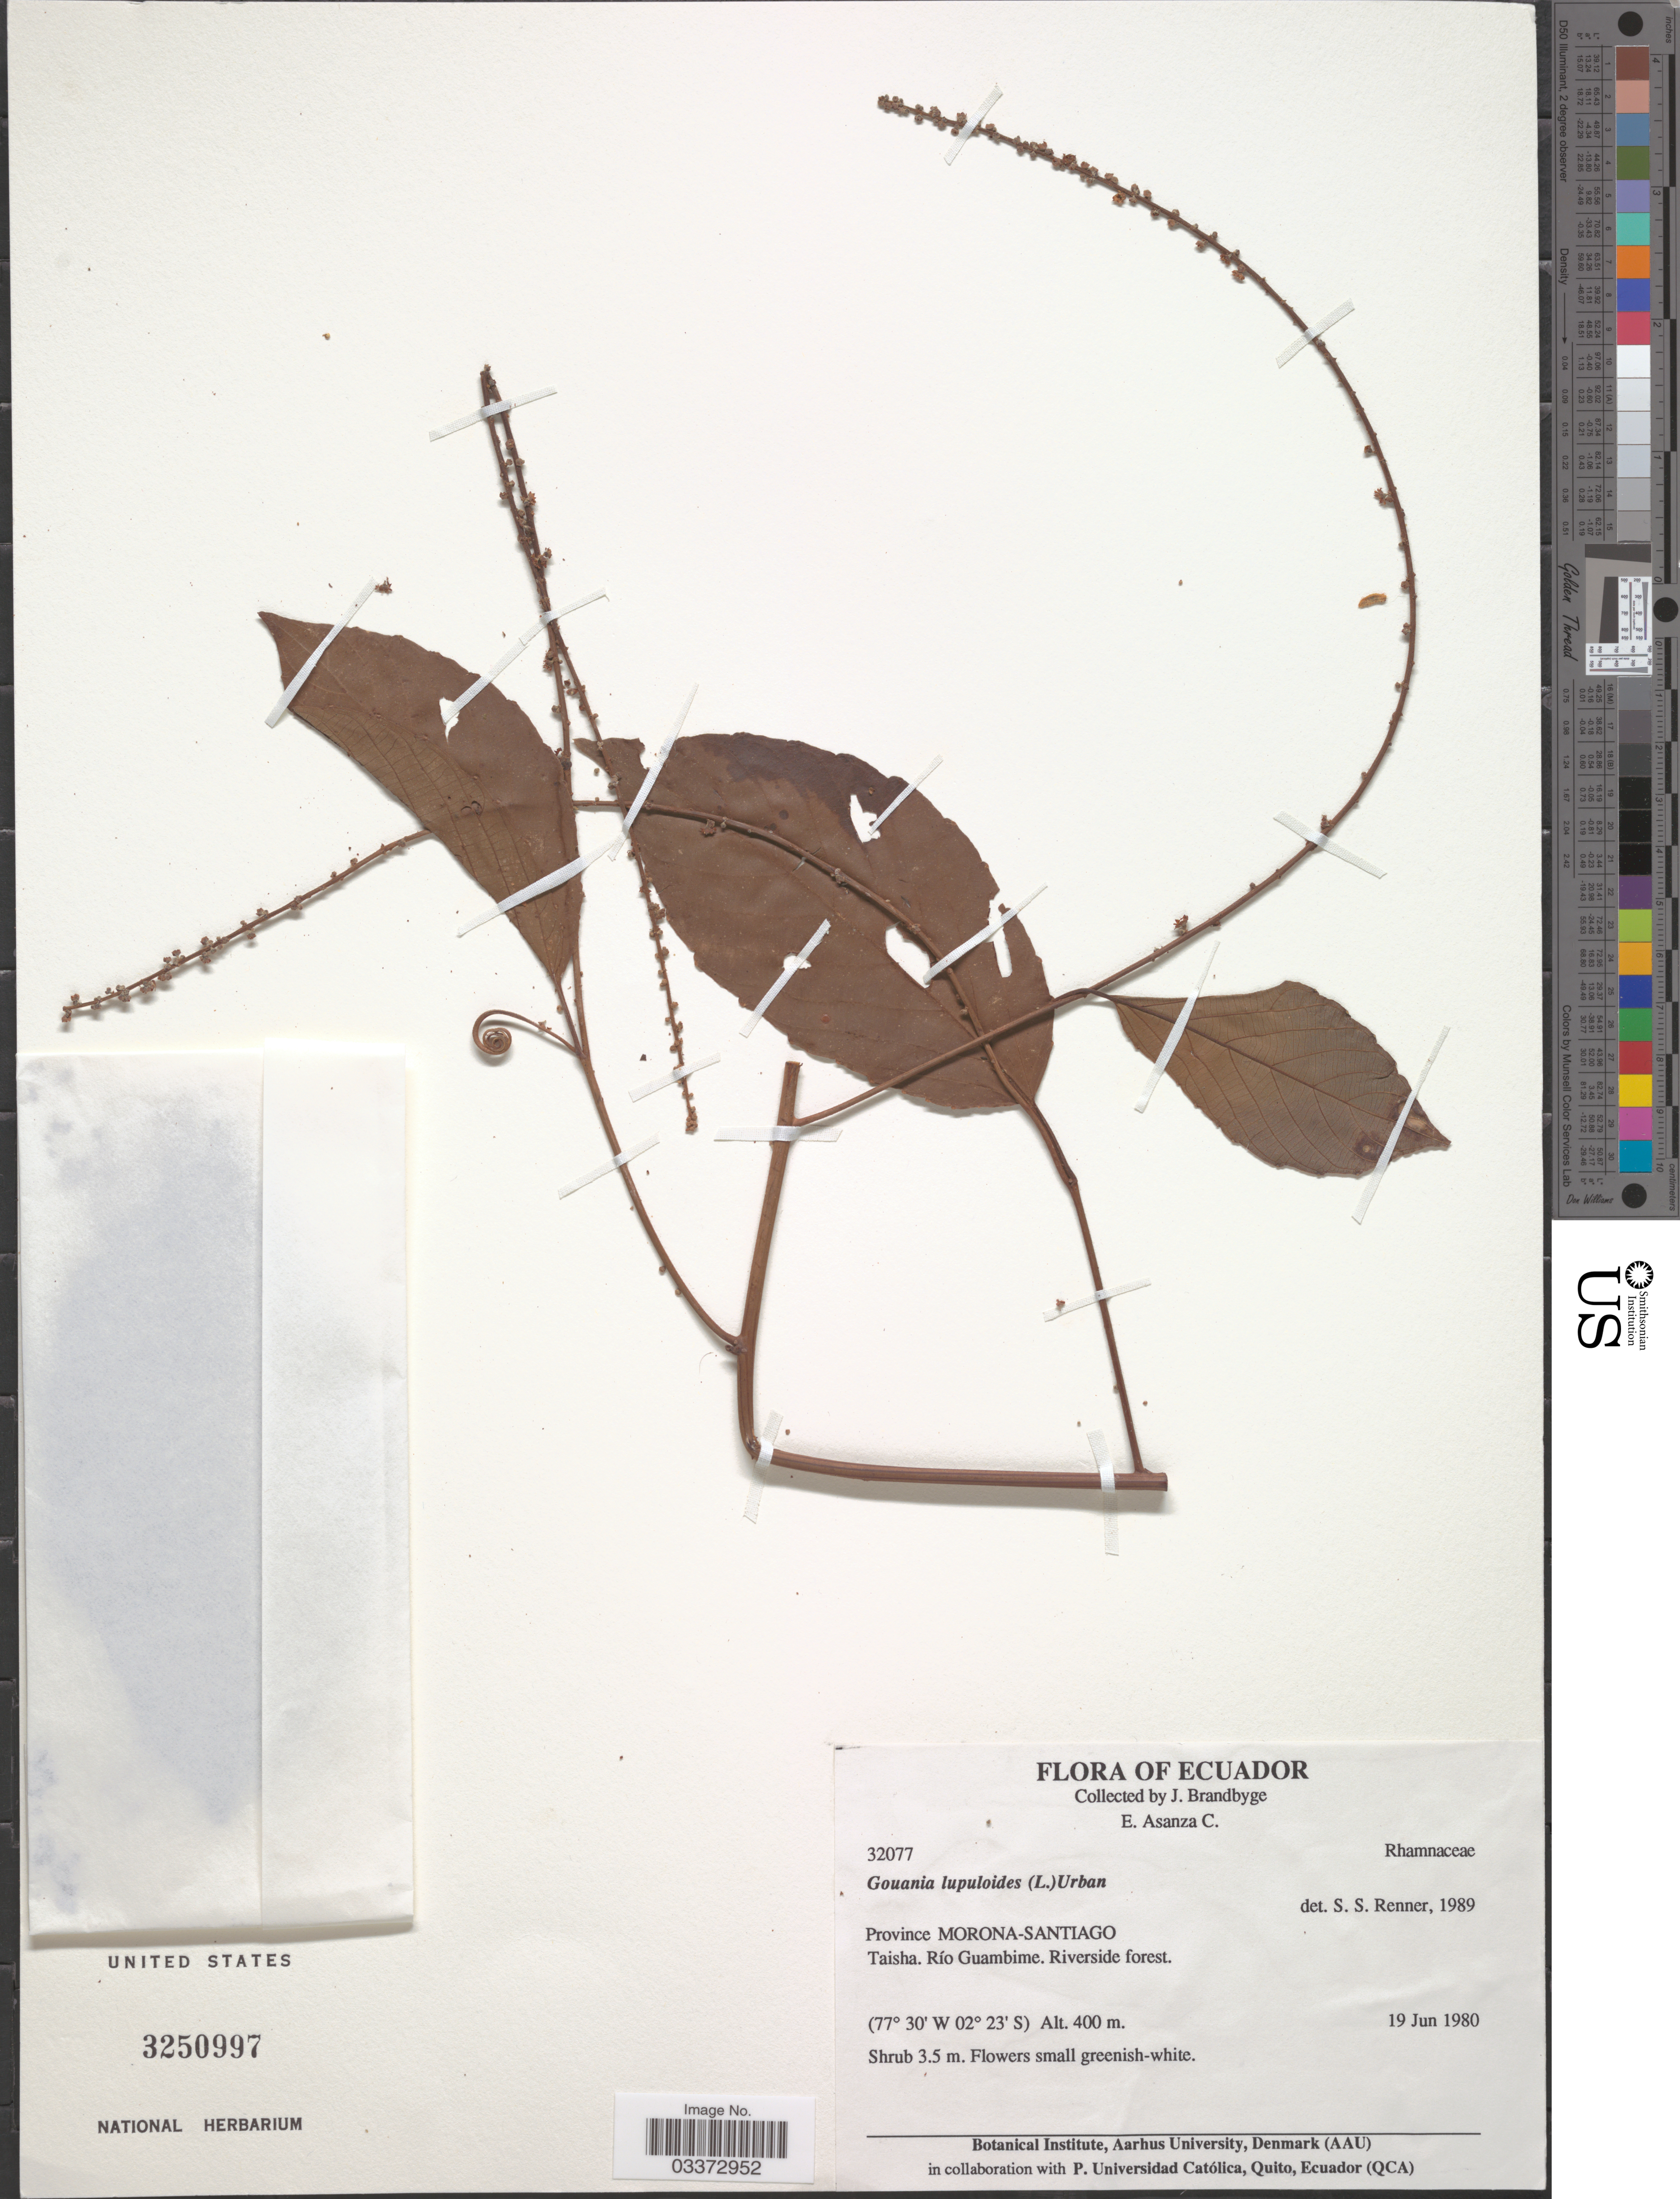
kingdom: Plantae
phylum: Tracheophyta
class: Magnoliopsida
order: Rosales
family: Rhamnaceae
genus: Gouania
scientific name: Gouania alnifolia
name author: Reissek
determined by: Figueira, Mauricio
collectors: J. Brandbyge & E. Asanza C.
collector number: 32077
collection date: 1980-06-19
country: Ecuador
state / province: Morona-Santiago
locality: Taisha. Río Guambime.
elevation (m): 400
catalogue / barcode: US 3250997